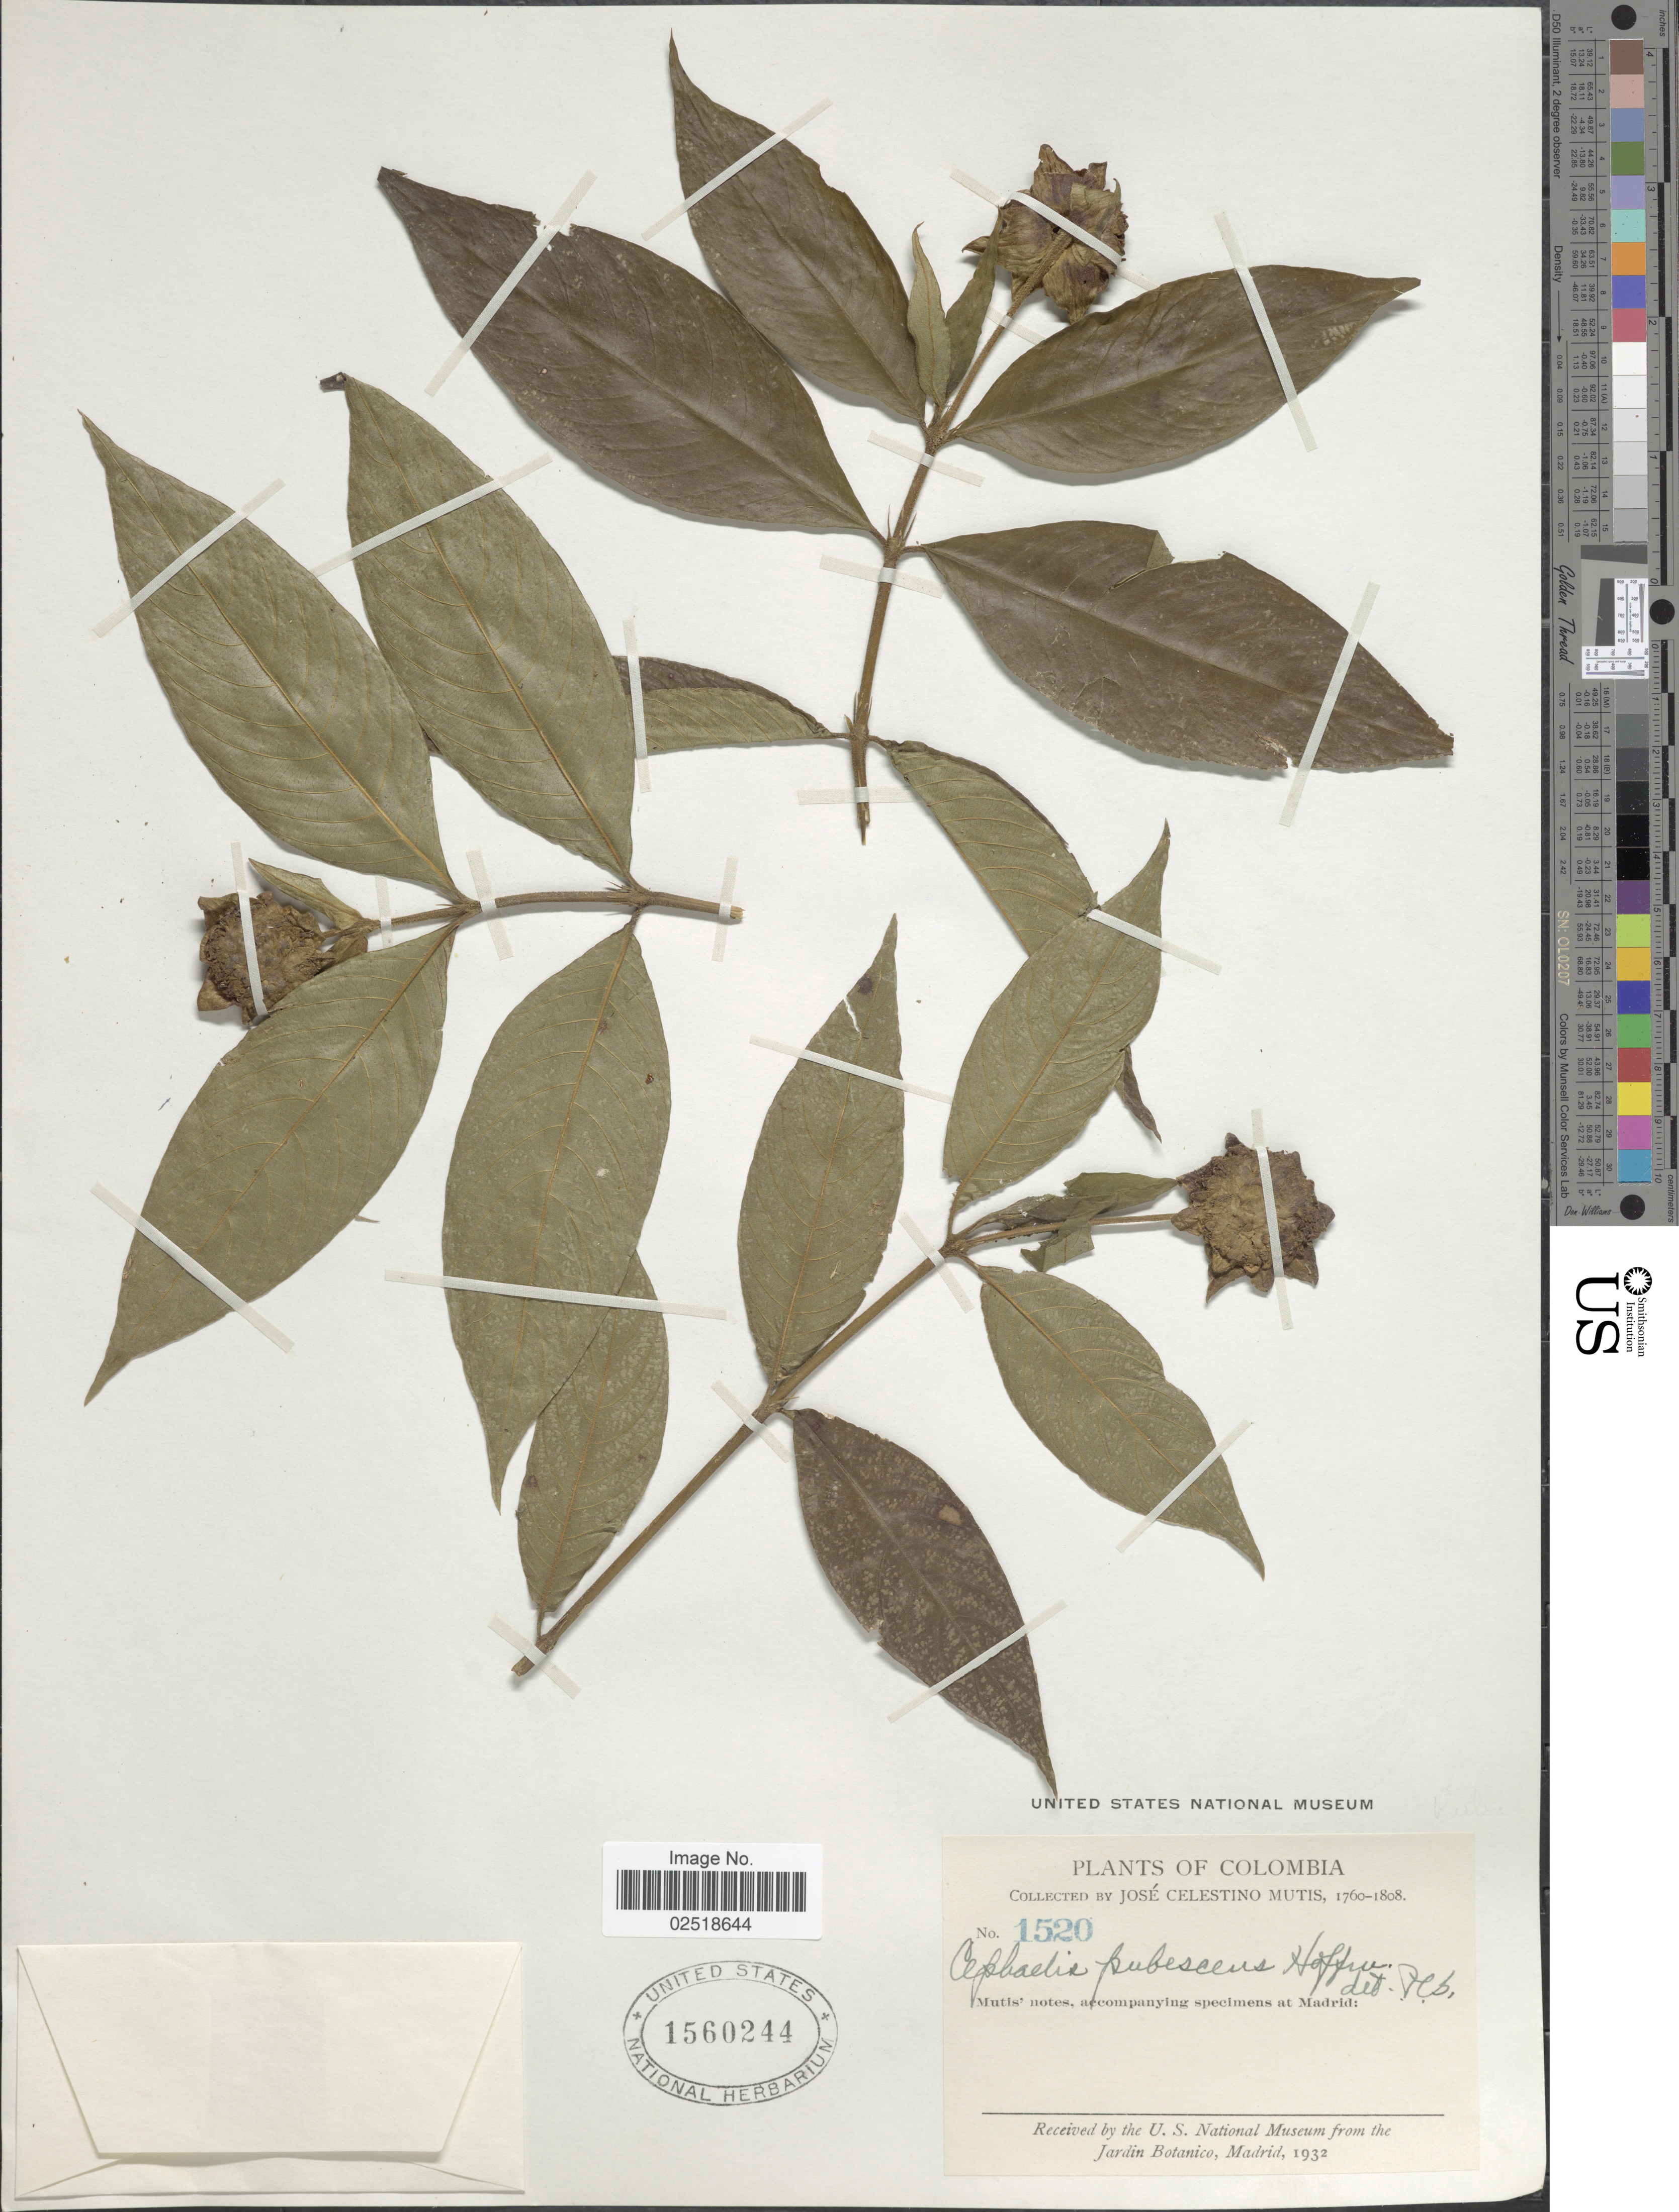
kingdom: Plantae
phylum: Tracheophyta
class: Magnoliopsida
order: Gentianales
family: Rubiaceae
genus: Psychotria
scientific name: Psychotria bracteocardia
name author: (DC.) Müll. Arg.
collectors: J. C. B. Mutis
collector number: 1520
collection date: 1760/1808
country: Colombia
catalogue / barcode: US 1560244